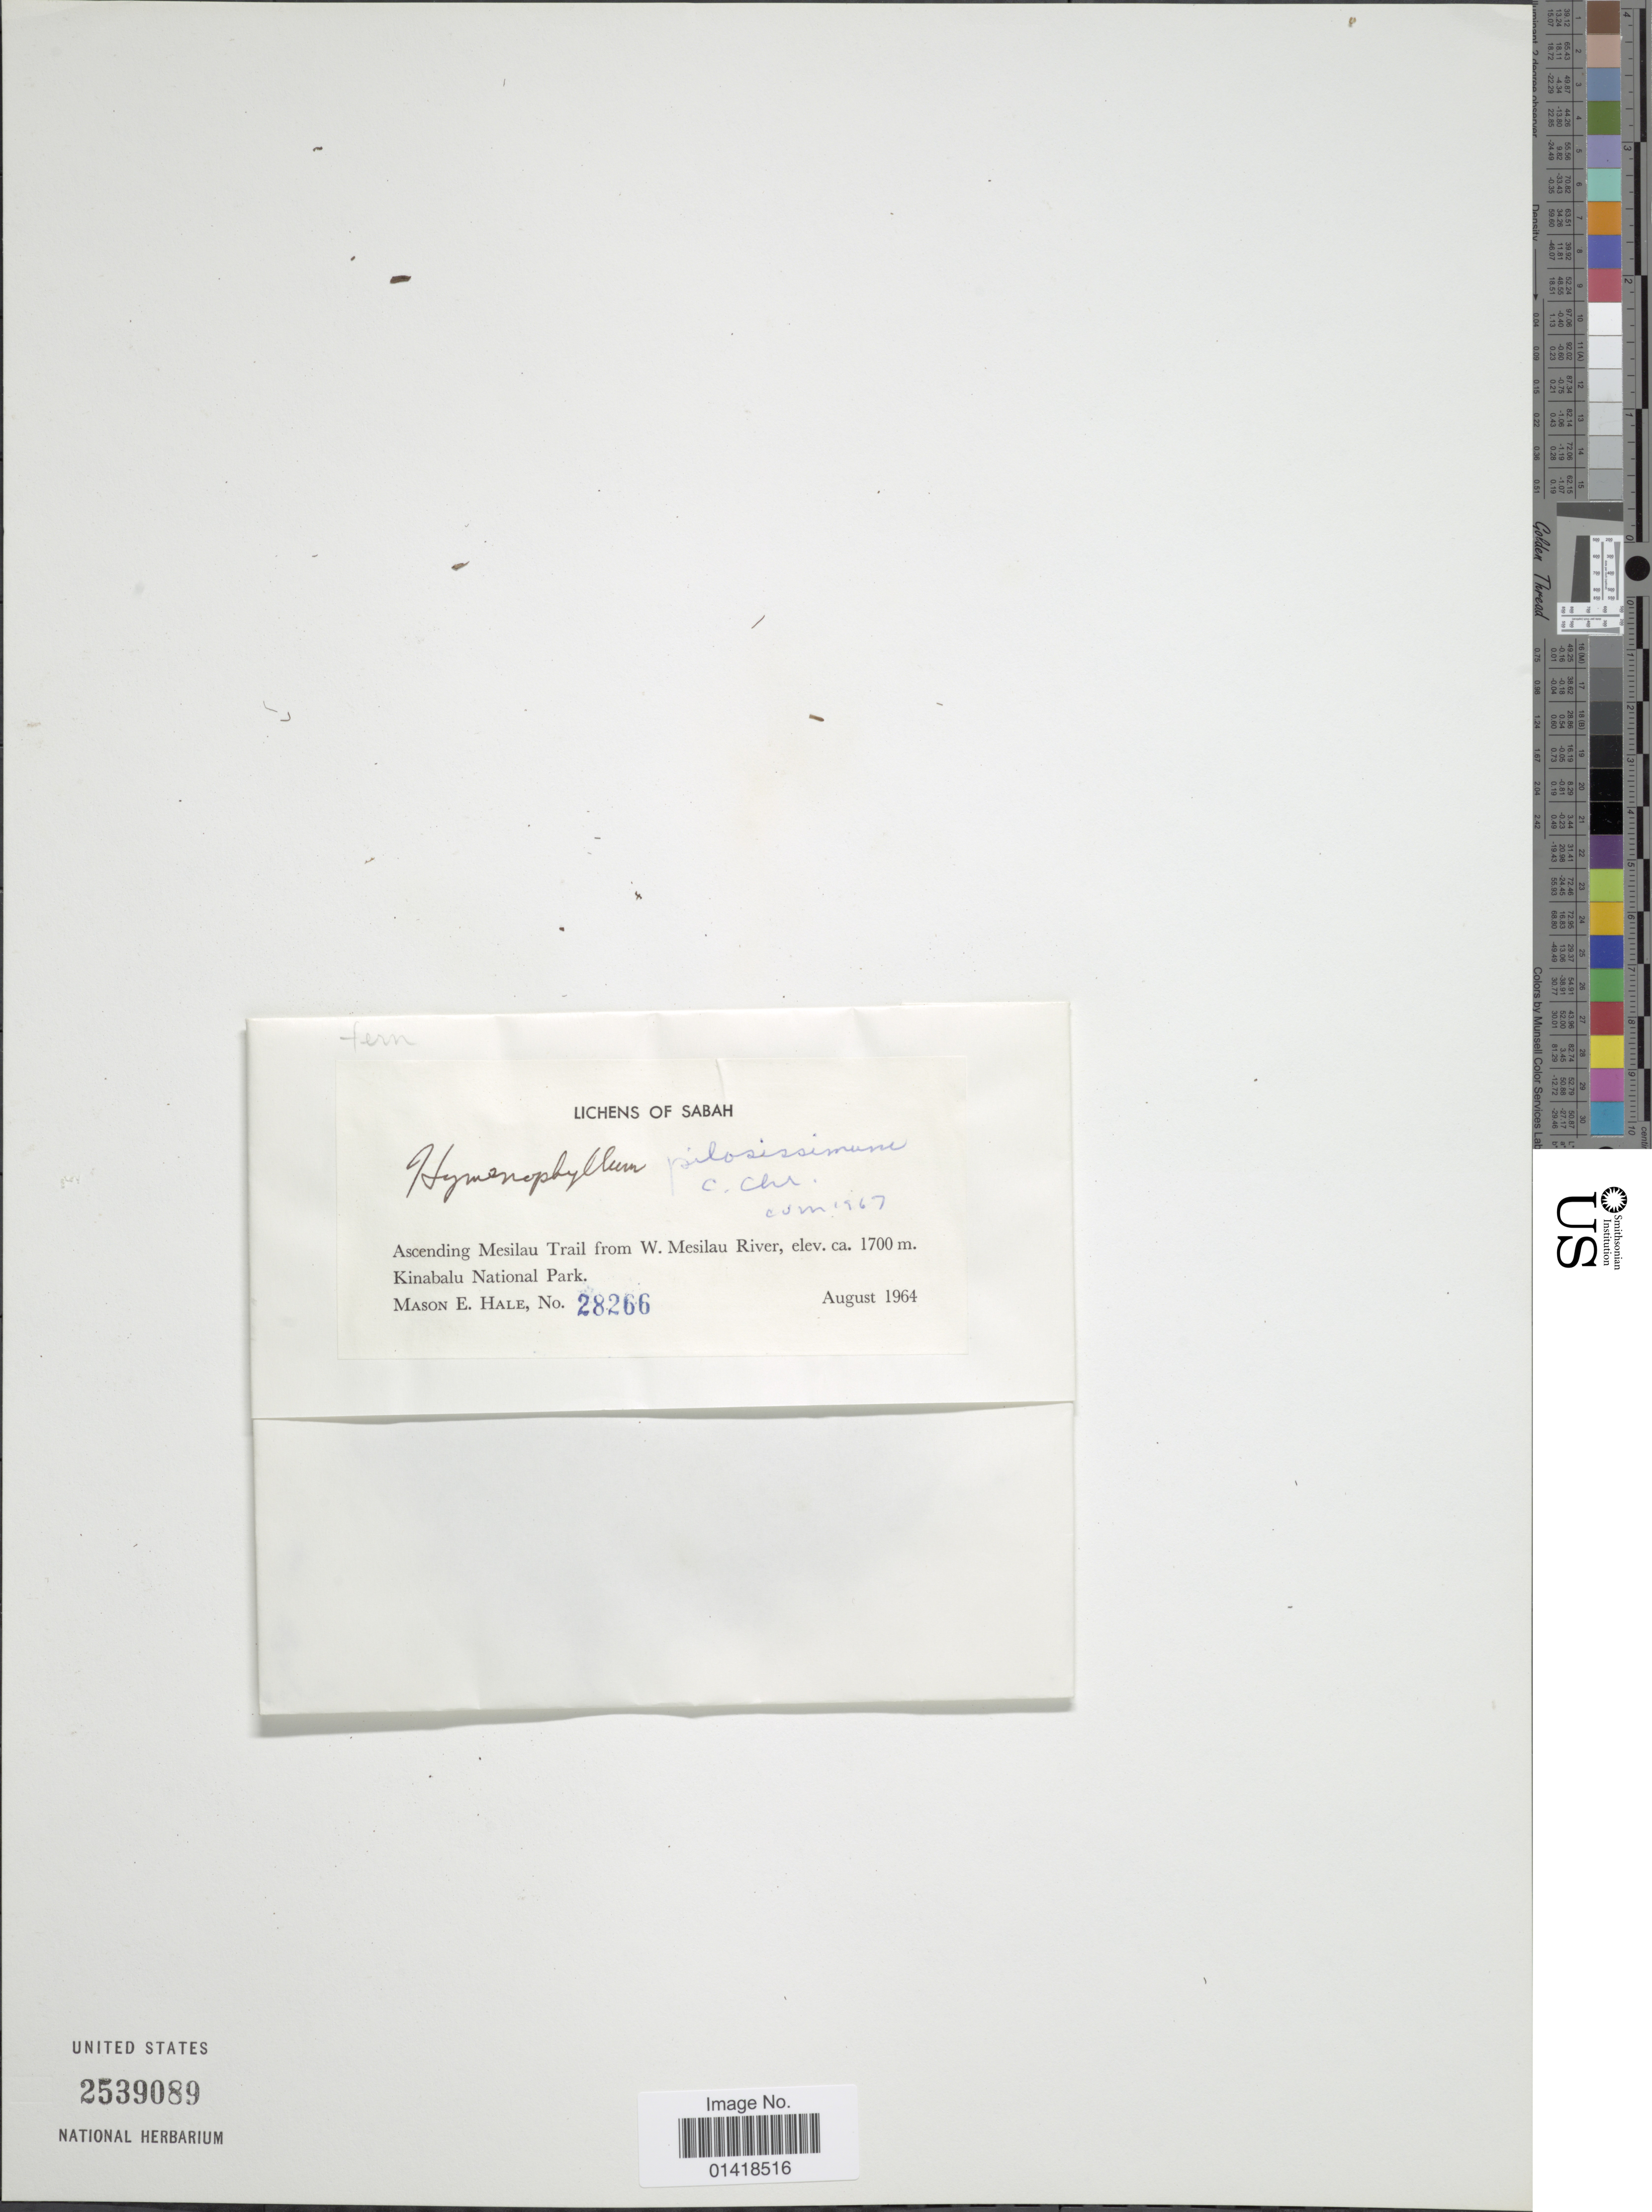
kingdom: Plantae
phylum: Tracheophyta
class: Polypodiopsida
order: Hymenophyllales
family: Hymenophyllaceae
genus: Hymenophyllum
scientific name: Hymenophyllum pilosissimum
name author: C. Chr.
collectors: M. Hale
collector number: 28266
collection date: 1964-08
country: Malaysia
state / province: Sabah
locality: Lichens of Sabah. Ascending Mesilau Trail from W. Mesilau River. Kinabalu National Park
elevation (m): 1700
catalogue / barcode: US 2539089